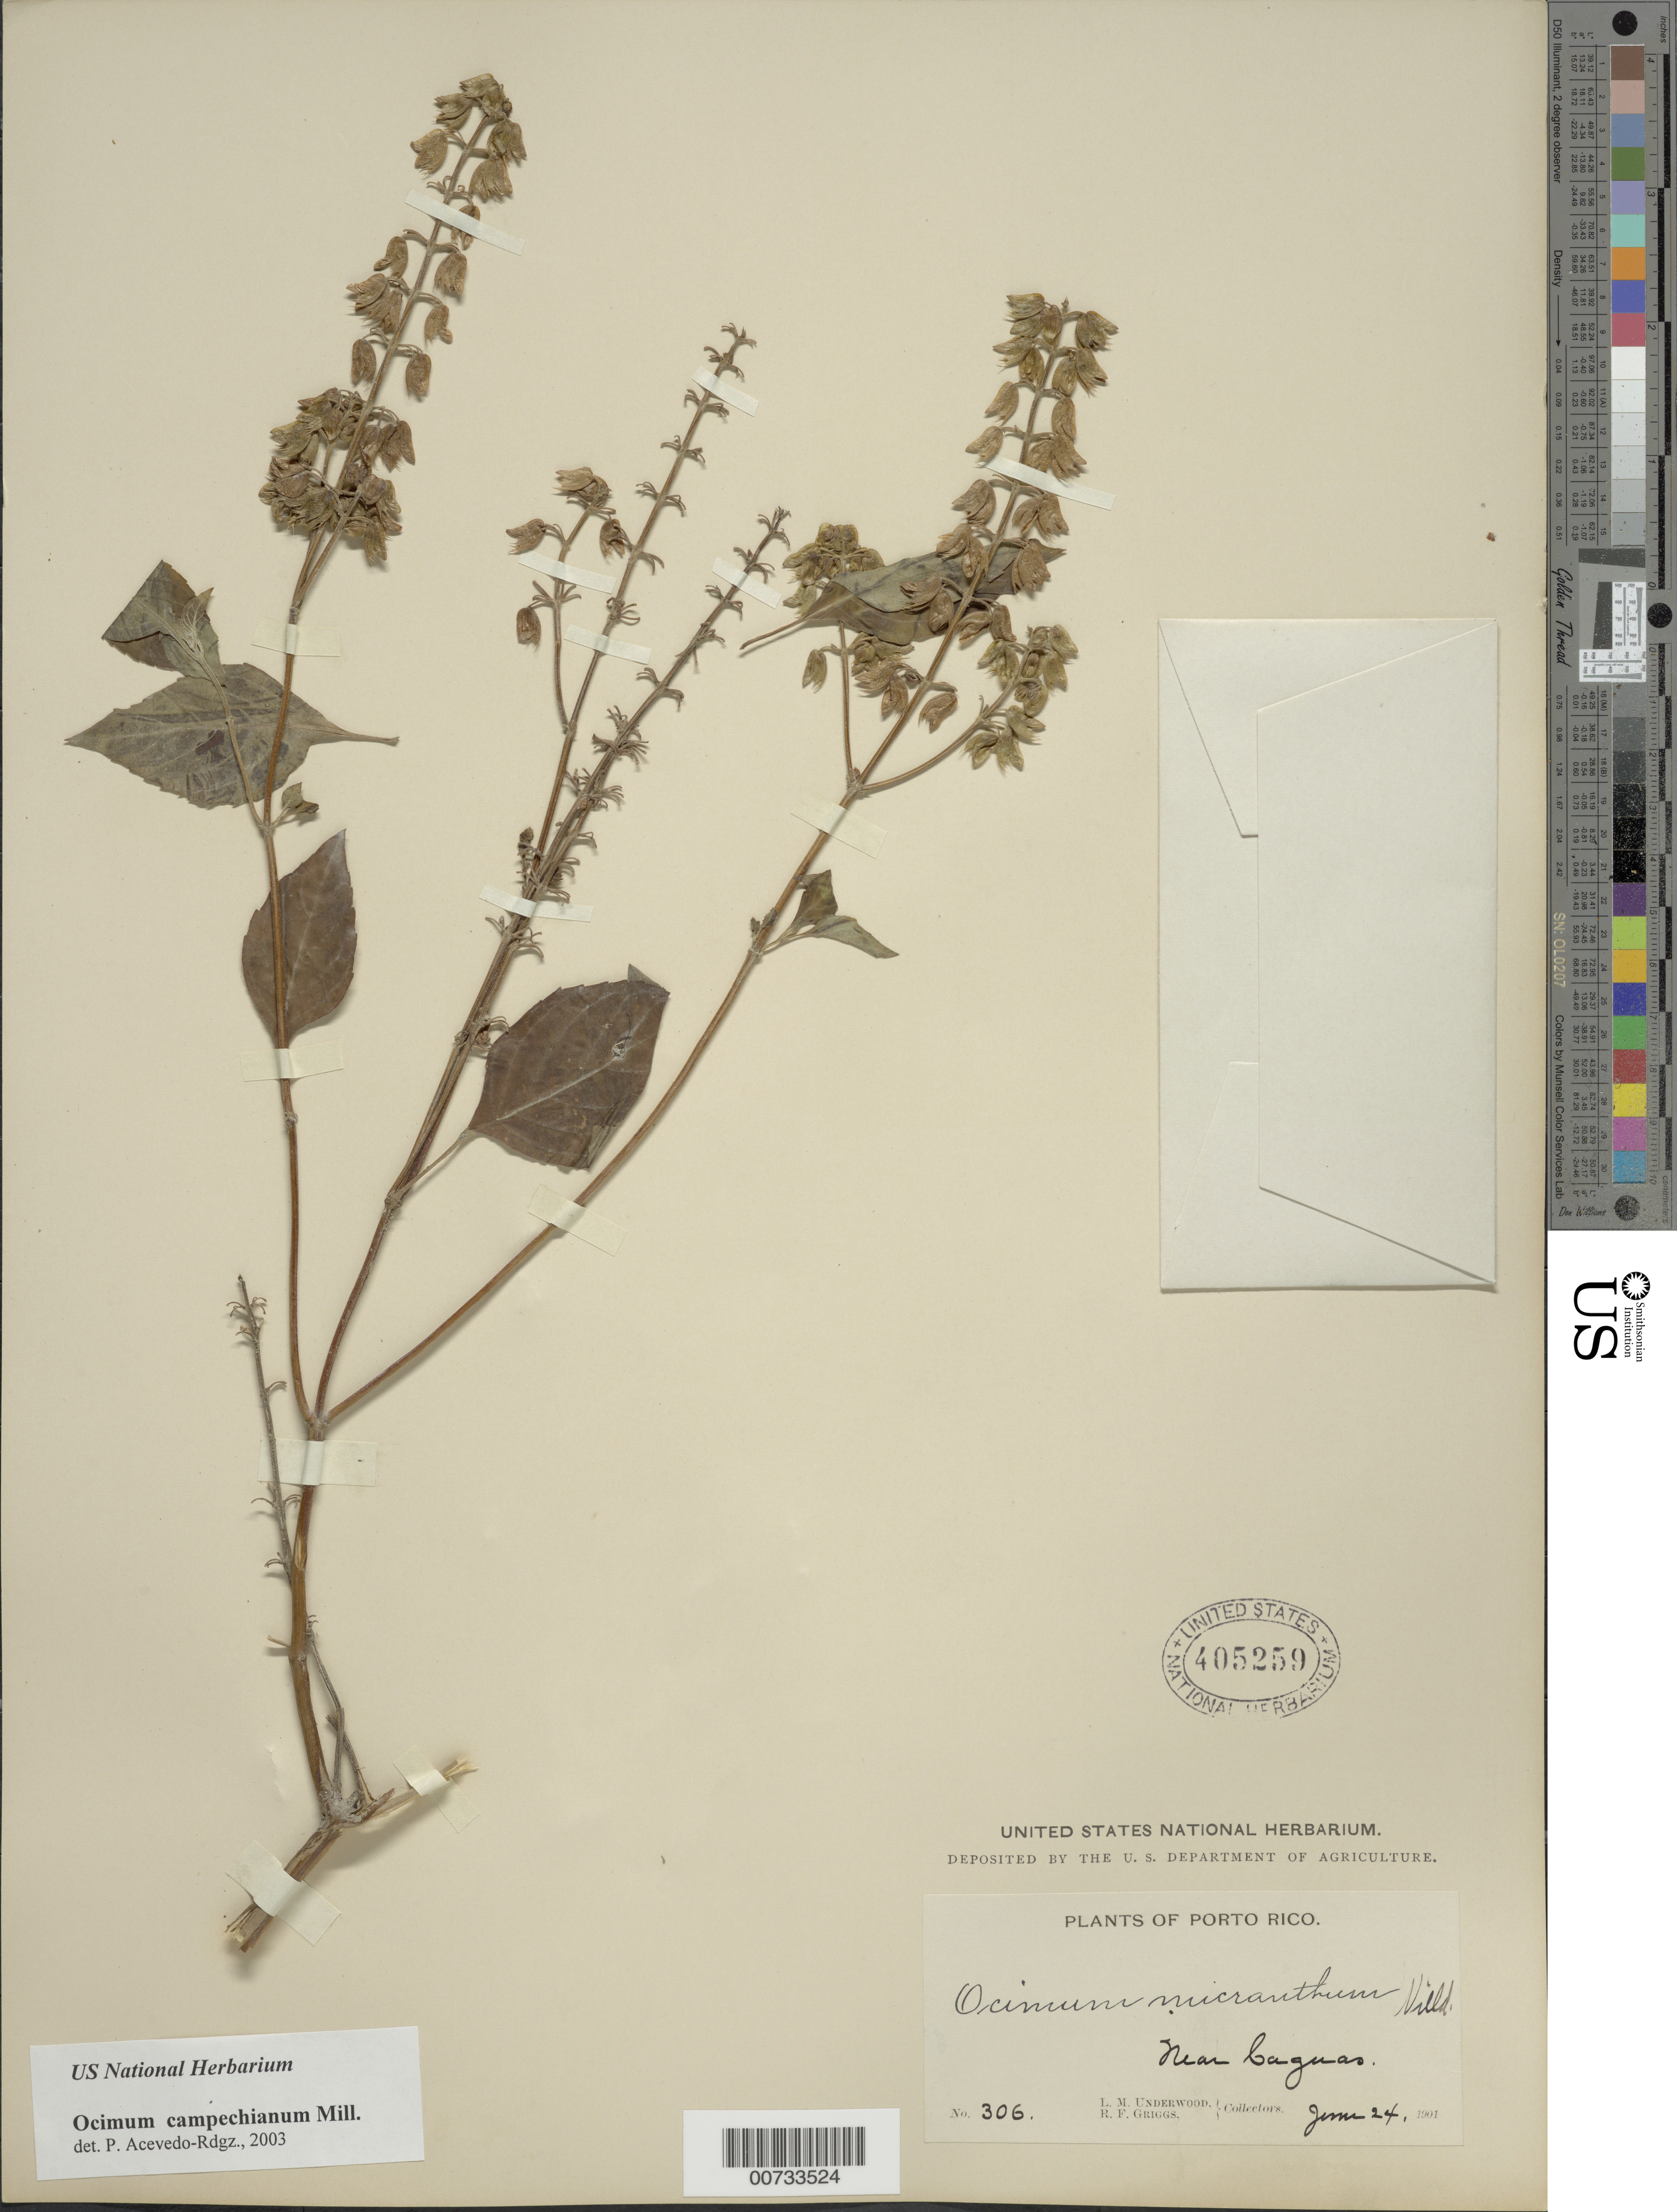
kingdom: Plantae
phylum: Tracheophyta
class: Magnoliopsida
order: Lamiales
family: Lamiaceae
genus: Ocimum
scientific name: Ocimum campechianum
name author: Mill.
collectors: L. M. Underwood & R. F. Griggs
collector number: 306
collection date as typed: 24 Jun 1901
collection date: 1901-06-24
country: Puerto Rico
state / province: Caguas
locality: Caguas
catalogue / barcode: US 405259